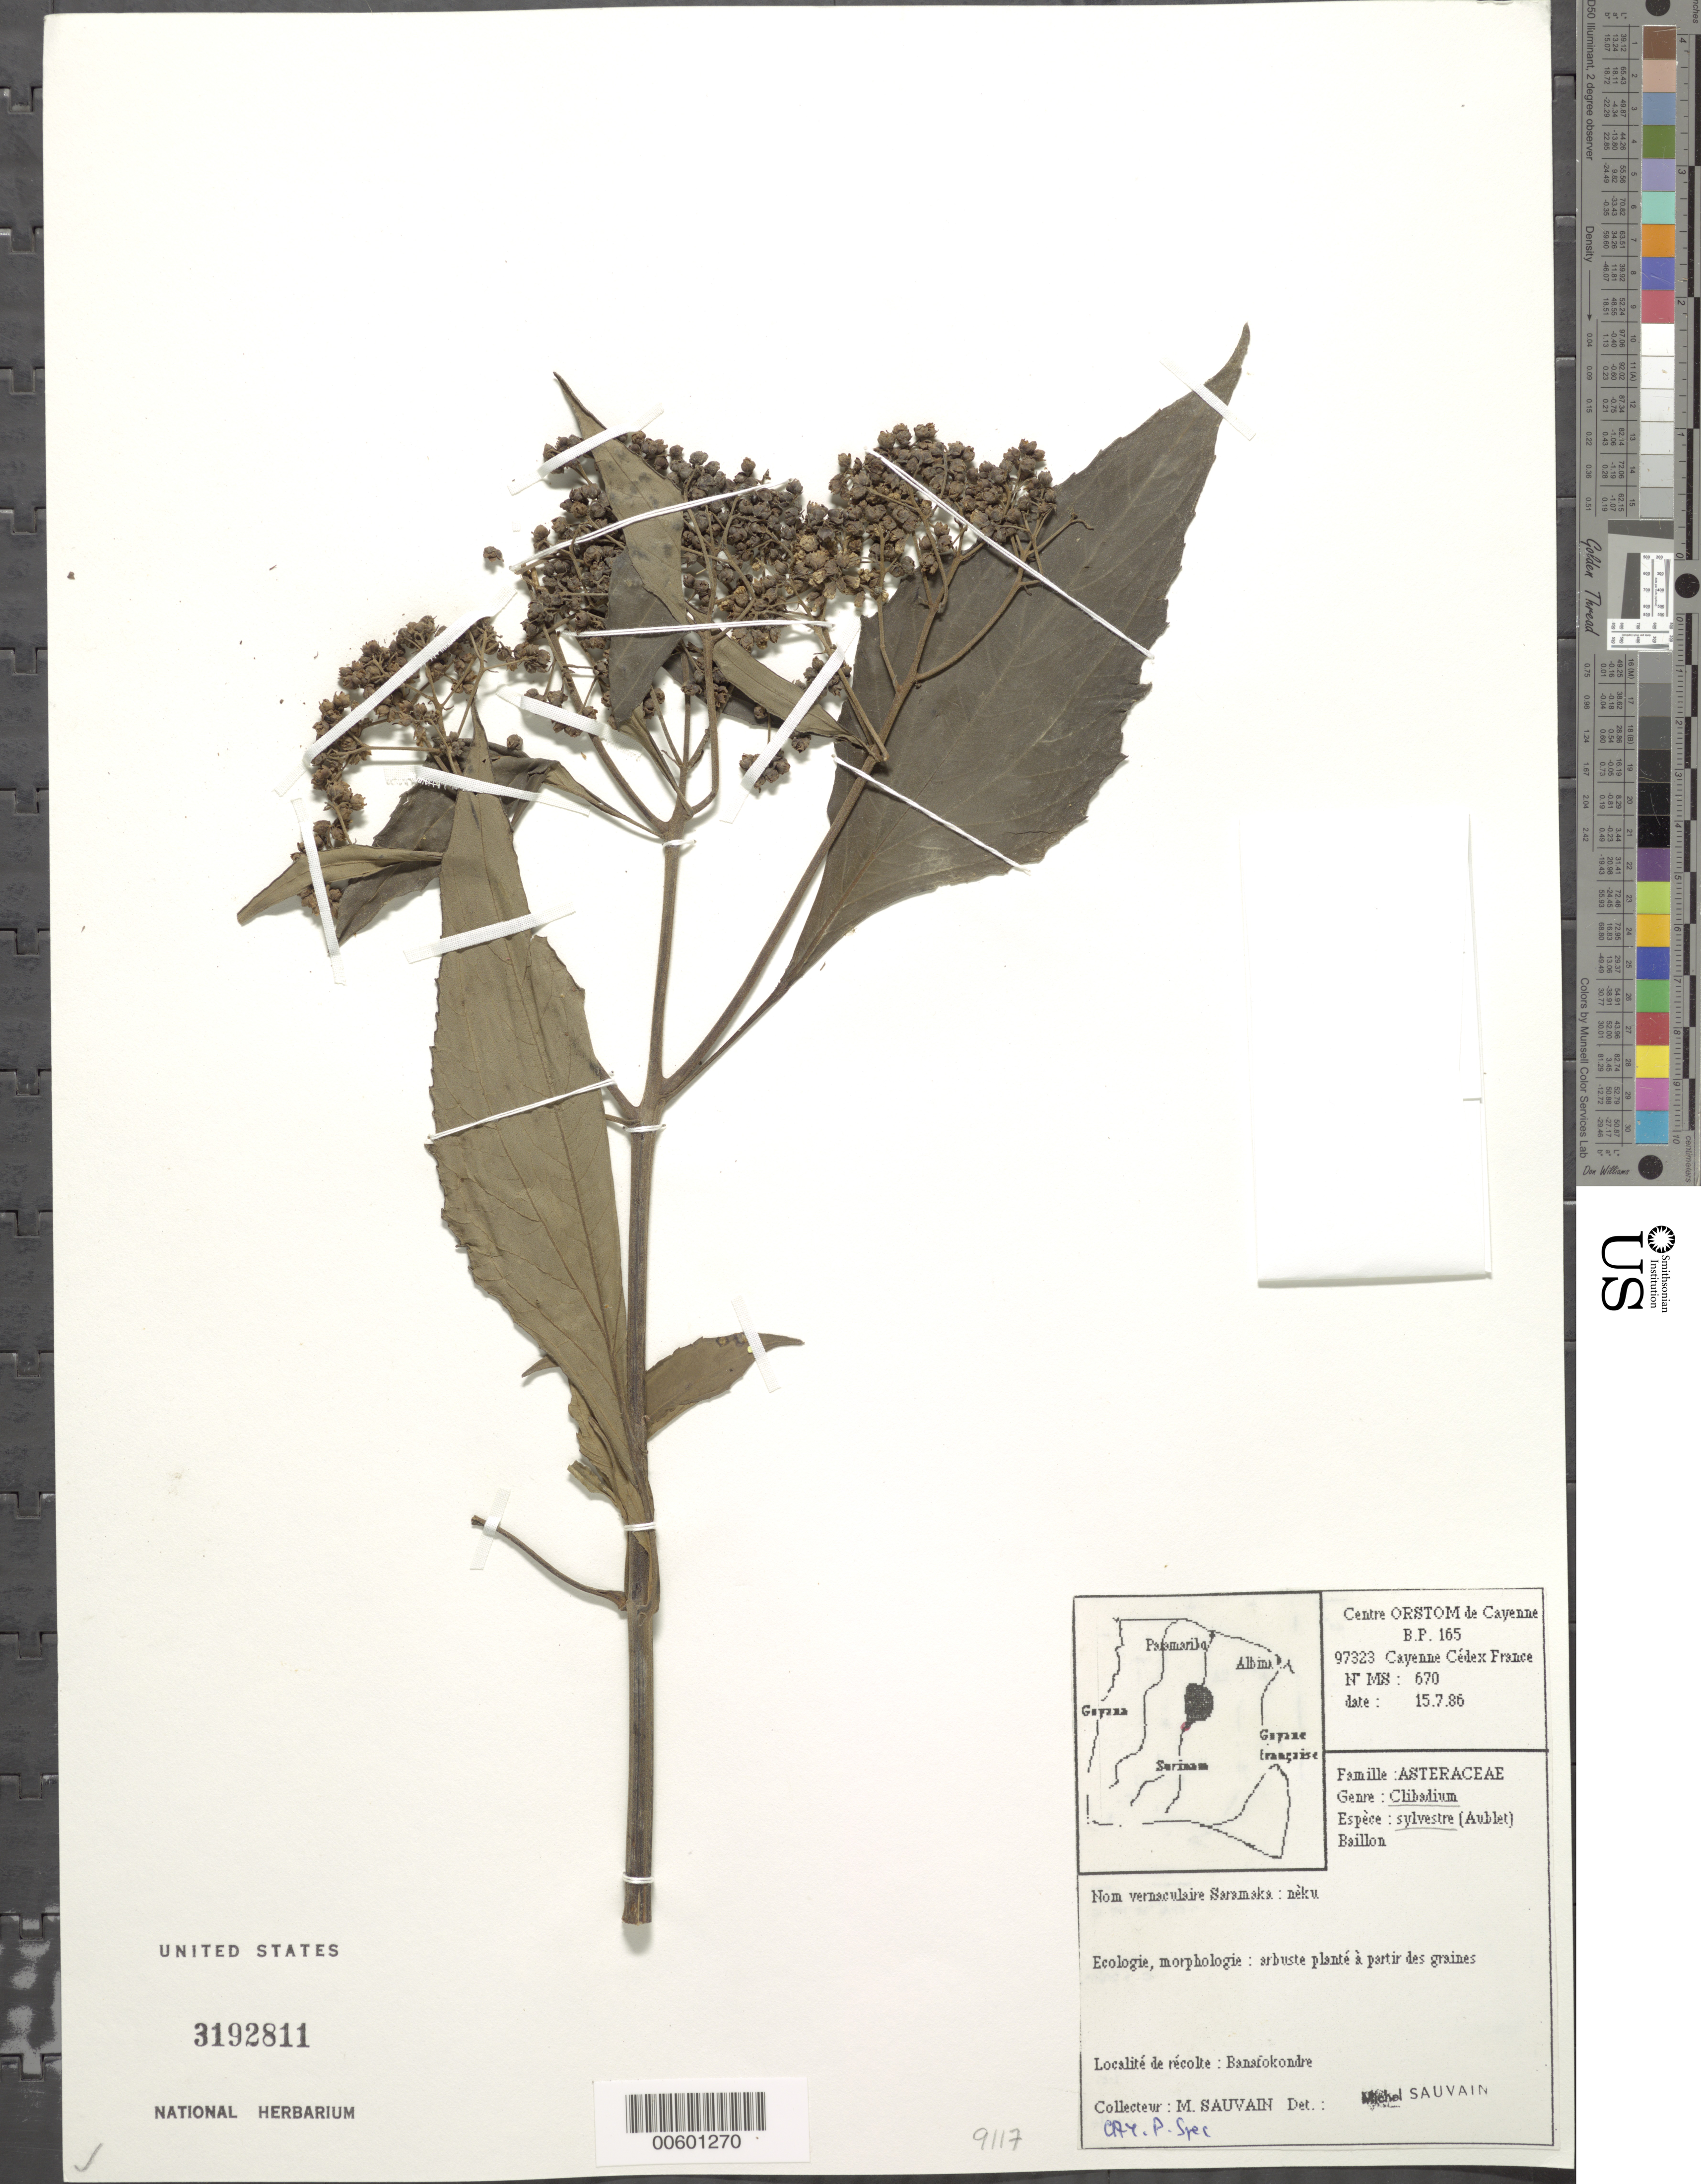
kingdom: Plantae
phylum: Tracheophyta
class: Magnoliopsida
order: Asterales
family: Asteraceae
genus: Clibadium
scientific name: Clibadium sylvestre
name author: (Aubl.) Baill.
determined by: Sauvain, M.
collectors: M. Sauvain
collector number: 670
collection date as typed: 15-Jul-86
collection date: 1986-07-15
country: Suriname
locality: Banafokondre, SURINAMEe R.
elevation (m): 200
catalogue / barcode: US 3192811